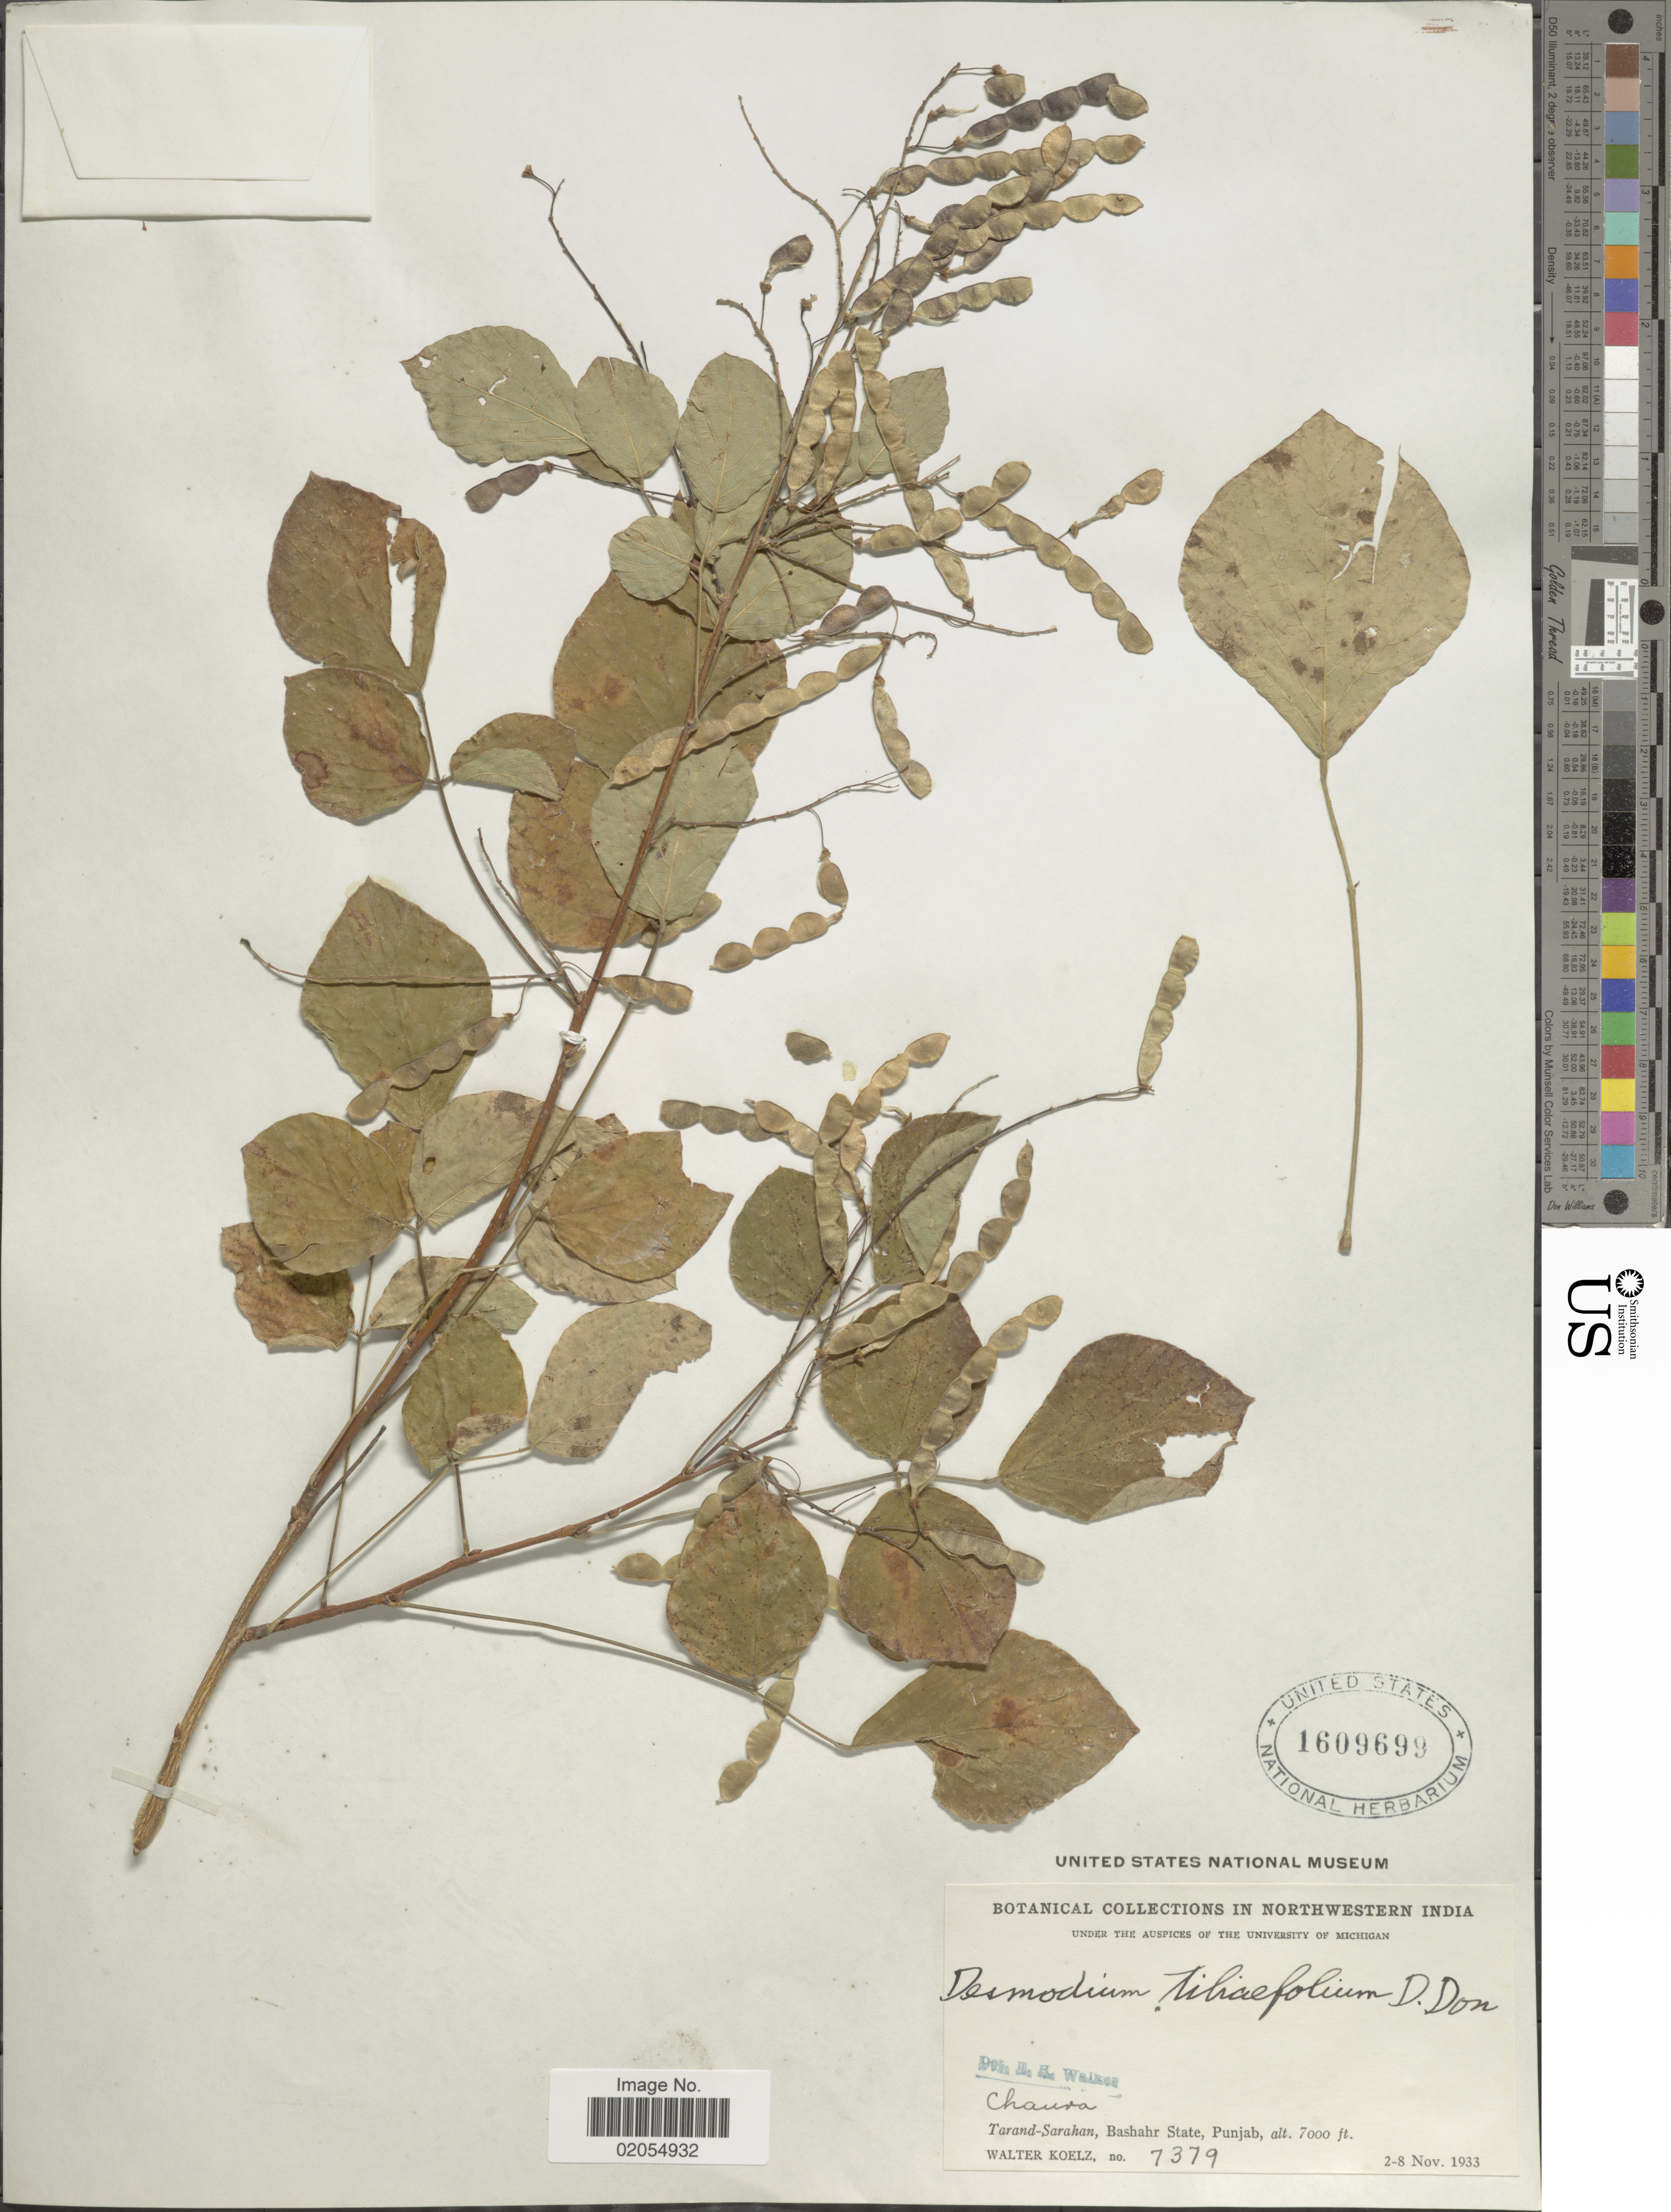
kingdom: Plantae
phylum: Tracheophyta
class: Magnoliopsida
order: Fabales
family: Fabaceae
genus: Sunhangia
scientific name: Sunhangia elegans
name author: (DC.) H. Ohashi & K. Ohashi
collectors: W. N. Koelz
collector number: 7379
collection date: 1933-11-02/1933-11-08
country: India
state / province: Punjab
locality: Northwestern India, Chaura, Tarand-Sarahan, Bashahr State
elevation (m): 2134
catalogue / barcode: US 1609699